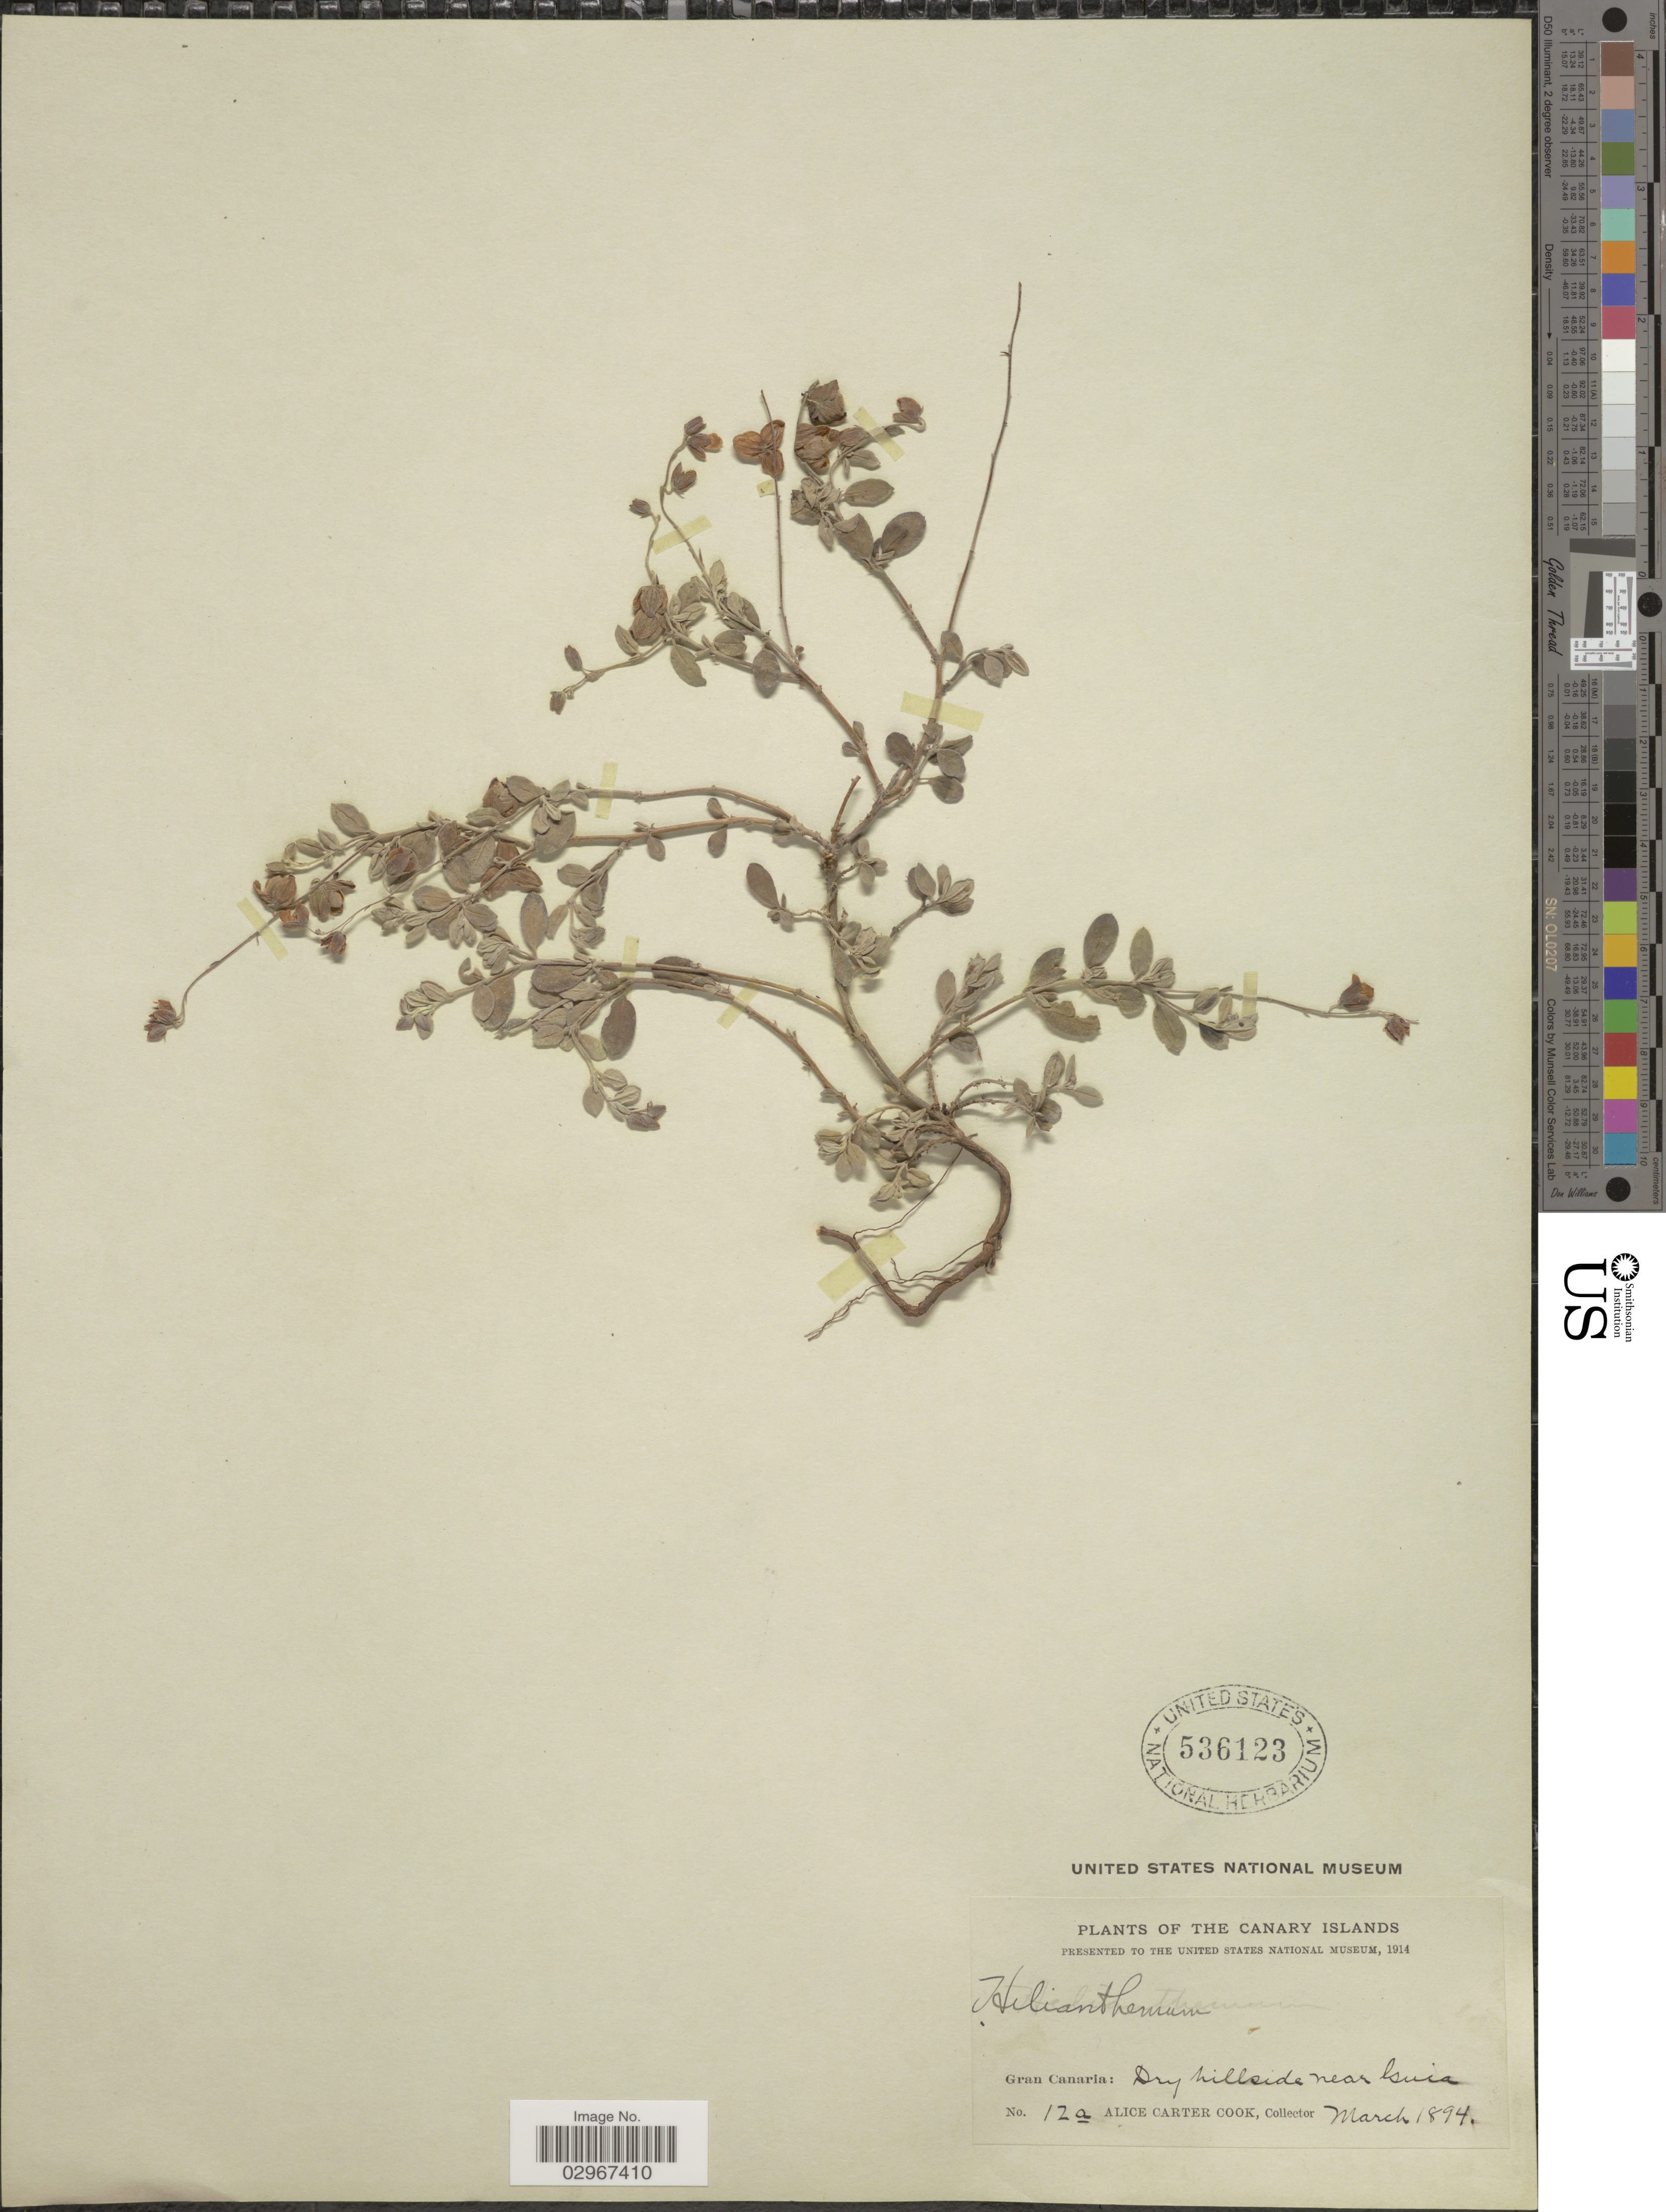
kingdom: Plantae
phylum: Tracheophyta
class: Magnoliopsida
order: Malvales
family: Cistaceae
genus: Helianthemum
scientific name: Helianthemum sp.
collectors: Alice C. Cook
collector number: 12a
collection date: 1894-03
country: Spain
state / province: Canarias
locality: Canary Islands. Gran Canaria: Dry hillside near Guia.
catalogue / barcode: US 536123